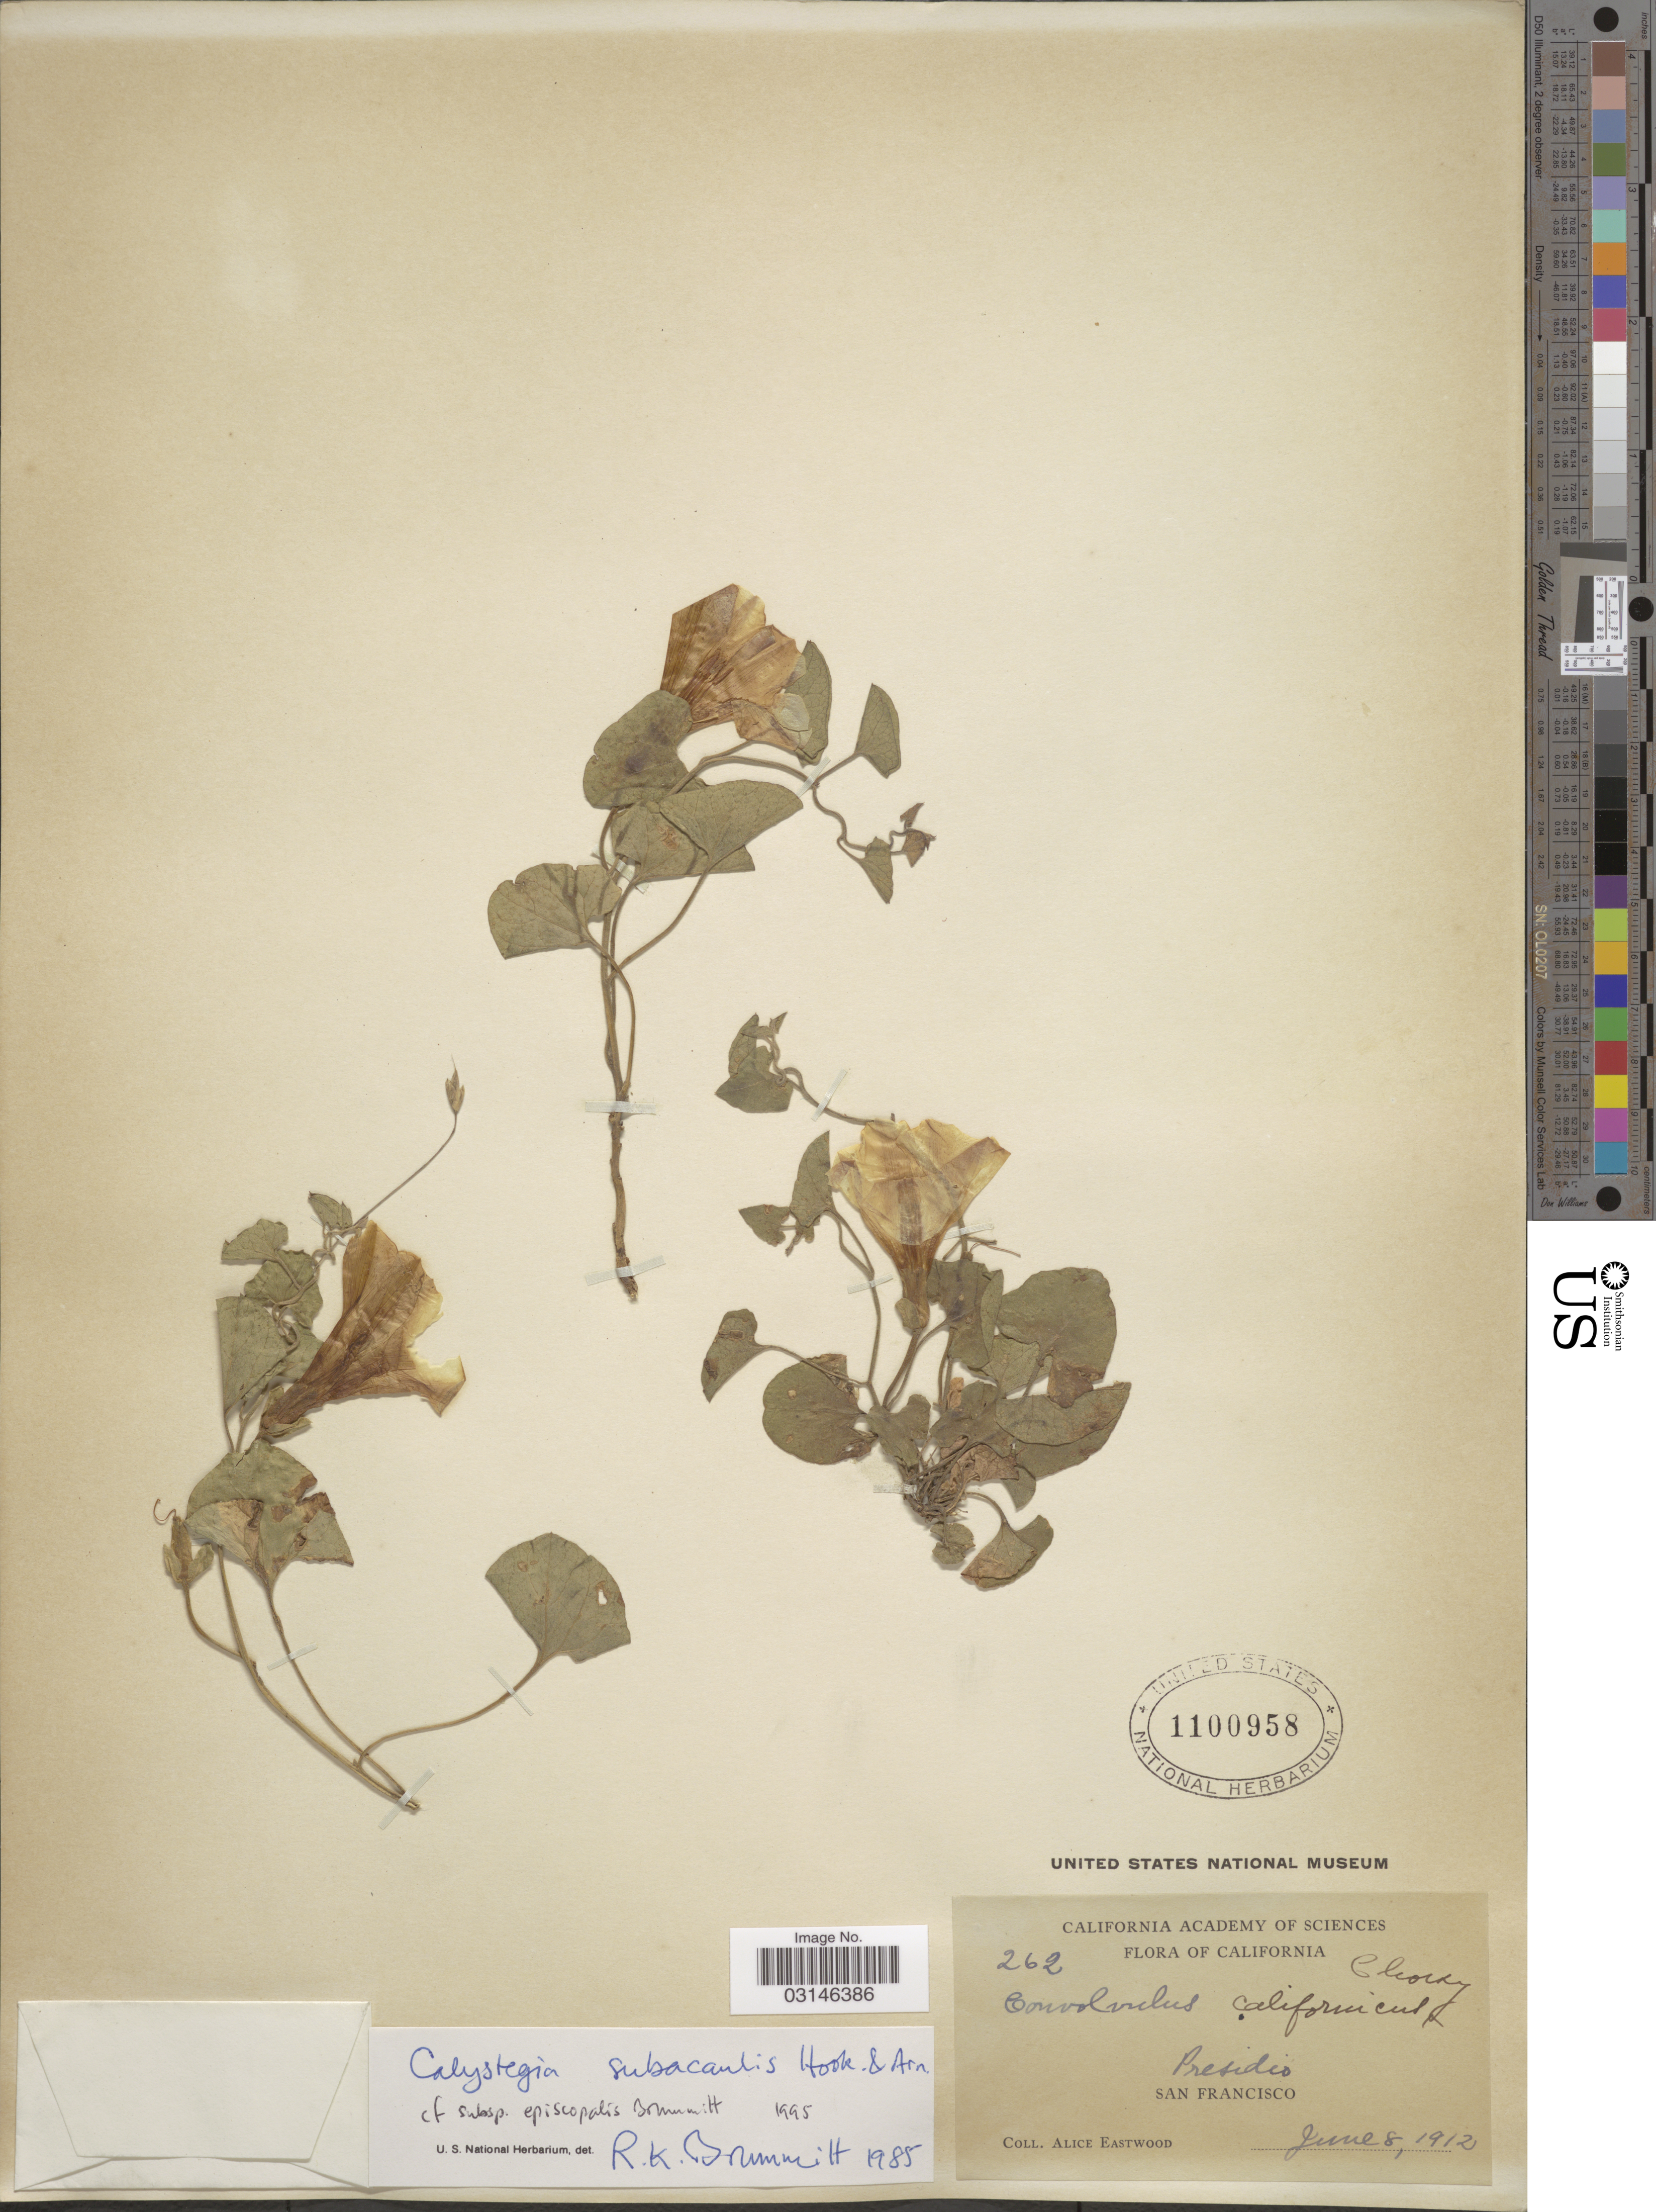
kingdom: Plantae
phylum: Tracheophyta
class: Magnoliopsida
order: Solanales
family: Convolvulaceae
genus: Calystegia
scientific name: Calystegia subacaulis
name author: Hook. & Arn.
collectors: A. Eastwood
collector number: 262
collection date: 1912-06-08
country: United States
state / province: California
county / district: San Francisco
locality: Presidio, San Francisco.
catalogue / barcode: US 1100958